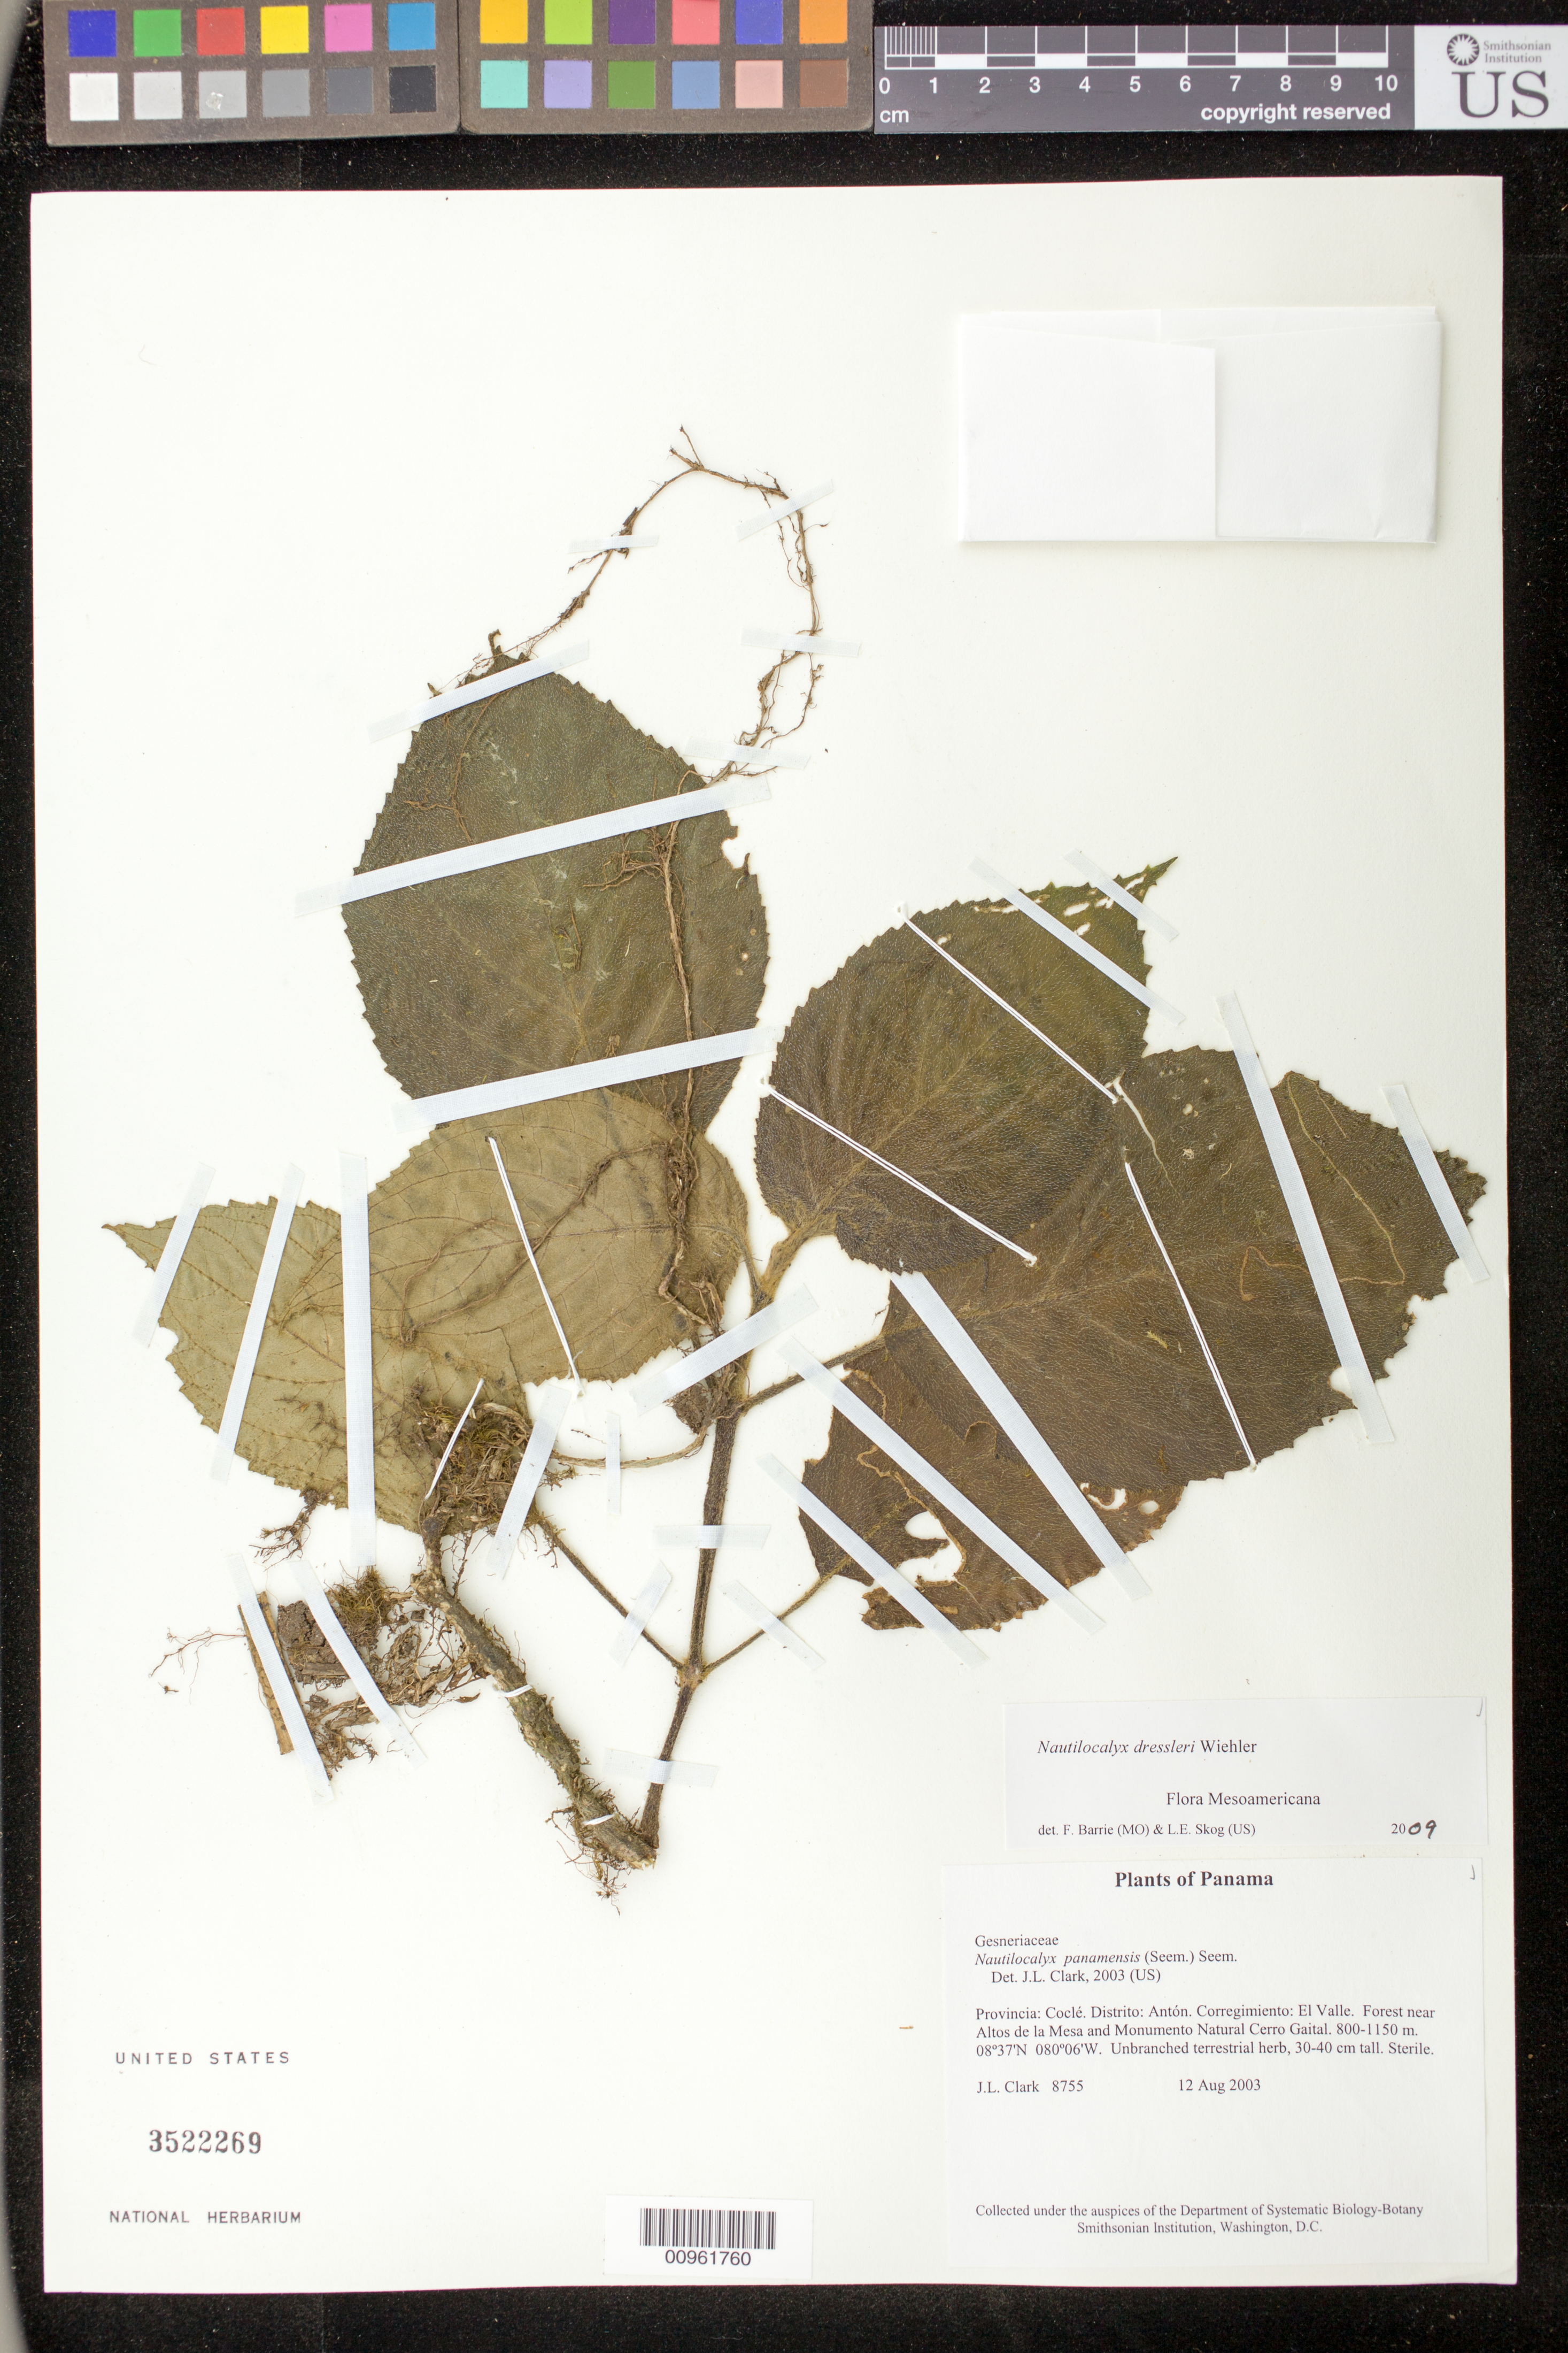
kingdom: Plantae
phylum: Tracheophyta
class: Magnoliopsida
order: Lamiales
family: Gesneriaceae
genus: Nautilocalyx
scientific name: Nautilocalyx dressleri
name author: Wiehler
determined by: Barrie, F. R.; Skog, Laurence E.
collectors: J. L. Clark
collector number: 8755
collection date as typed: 12 Aug 2003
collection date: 2003-08-12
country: Panama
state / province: Coclé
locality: Antón. Corregimiento: El Valle. Forest near Altos de la Mesa and Monumento Natural Cerro Gaital.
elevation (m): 800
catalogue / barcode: US 3522269